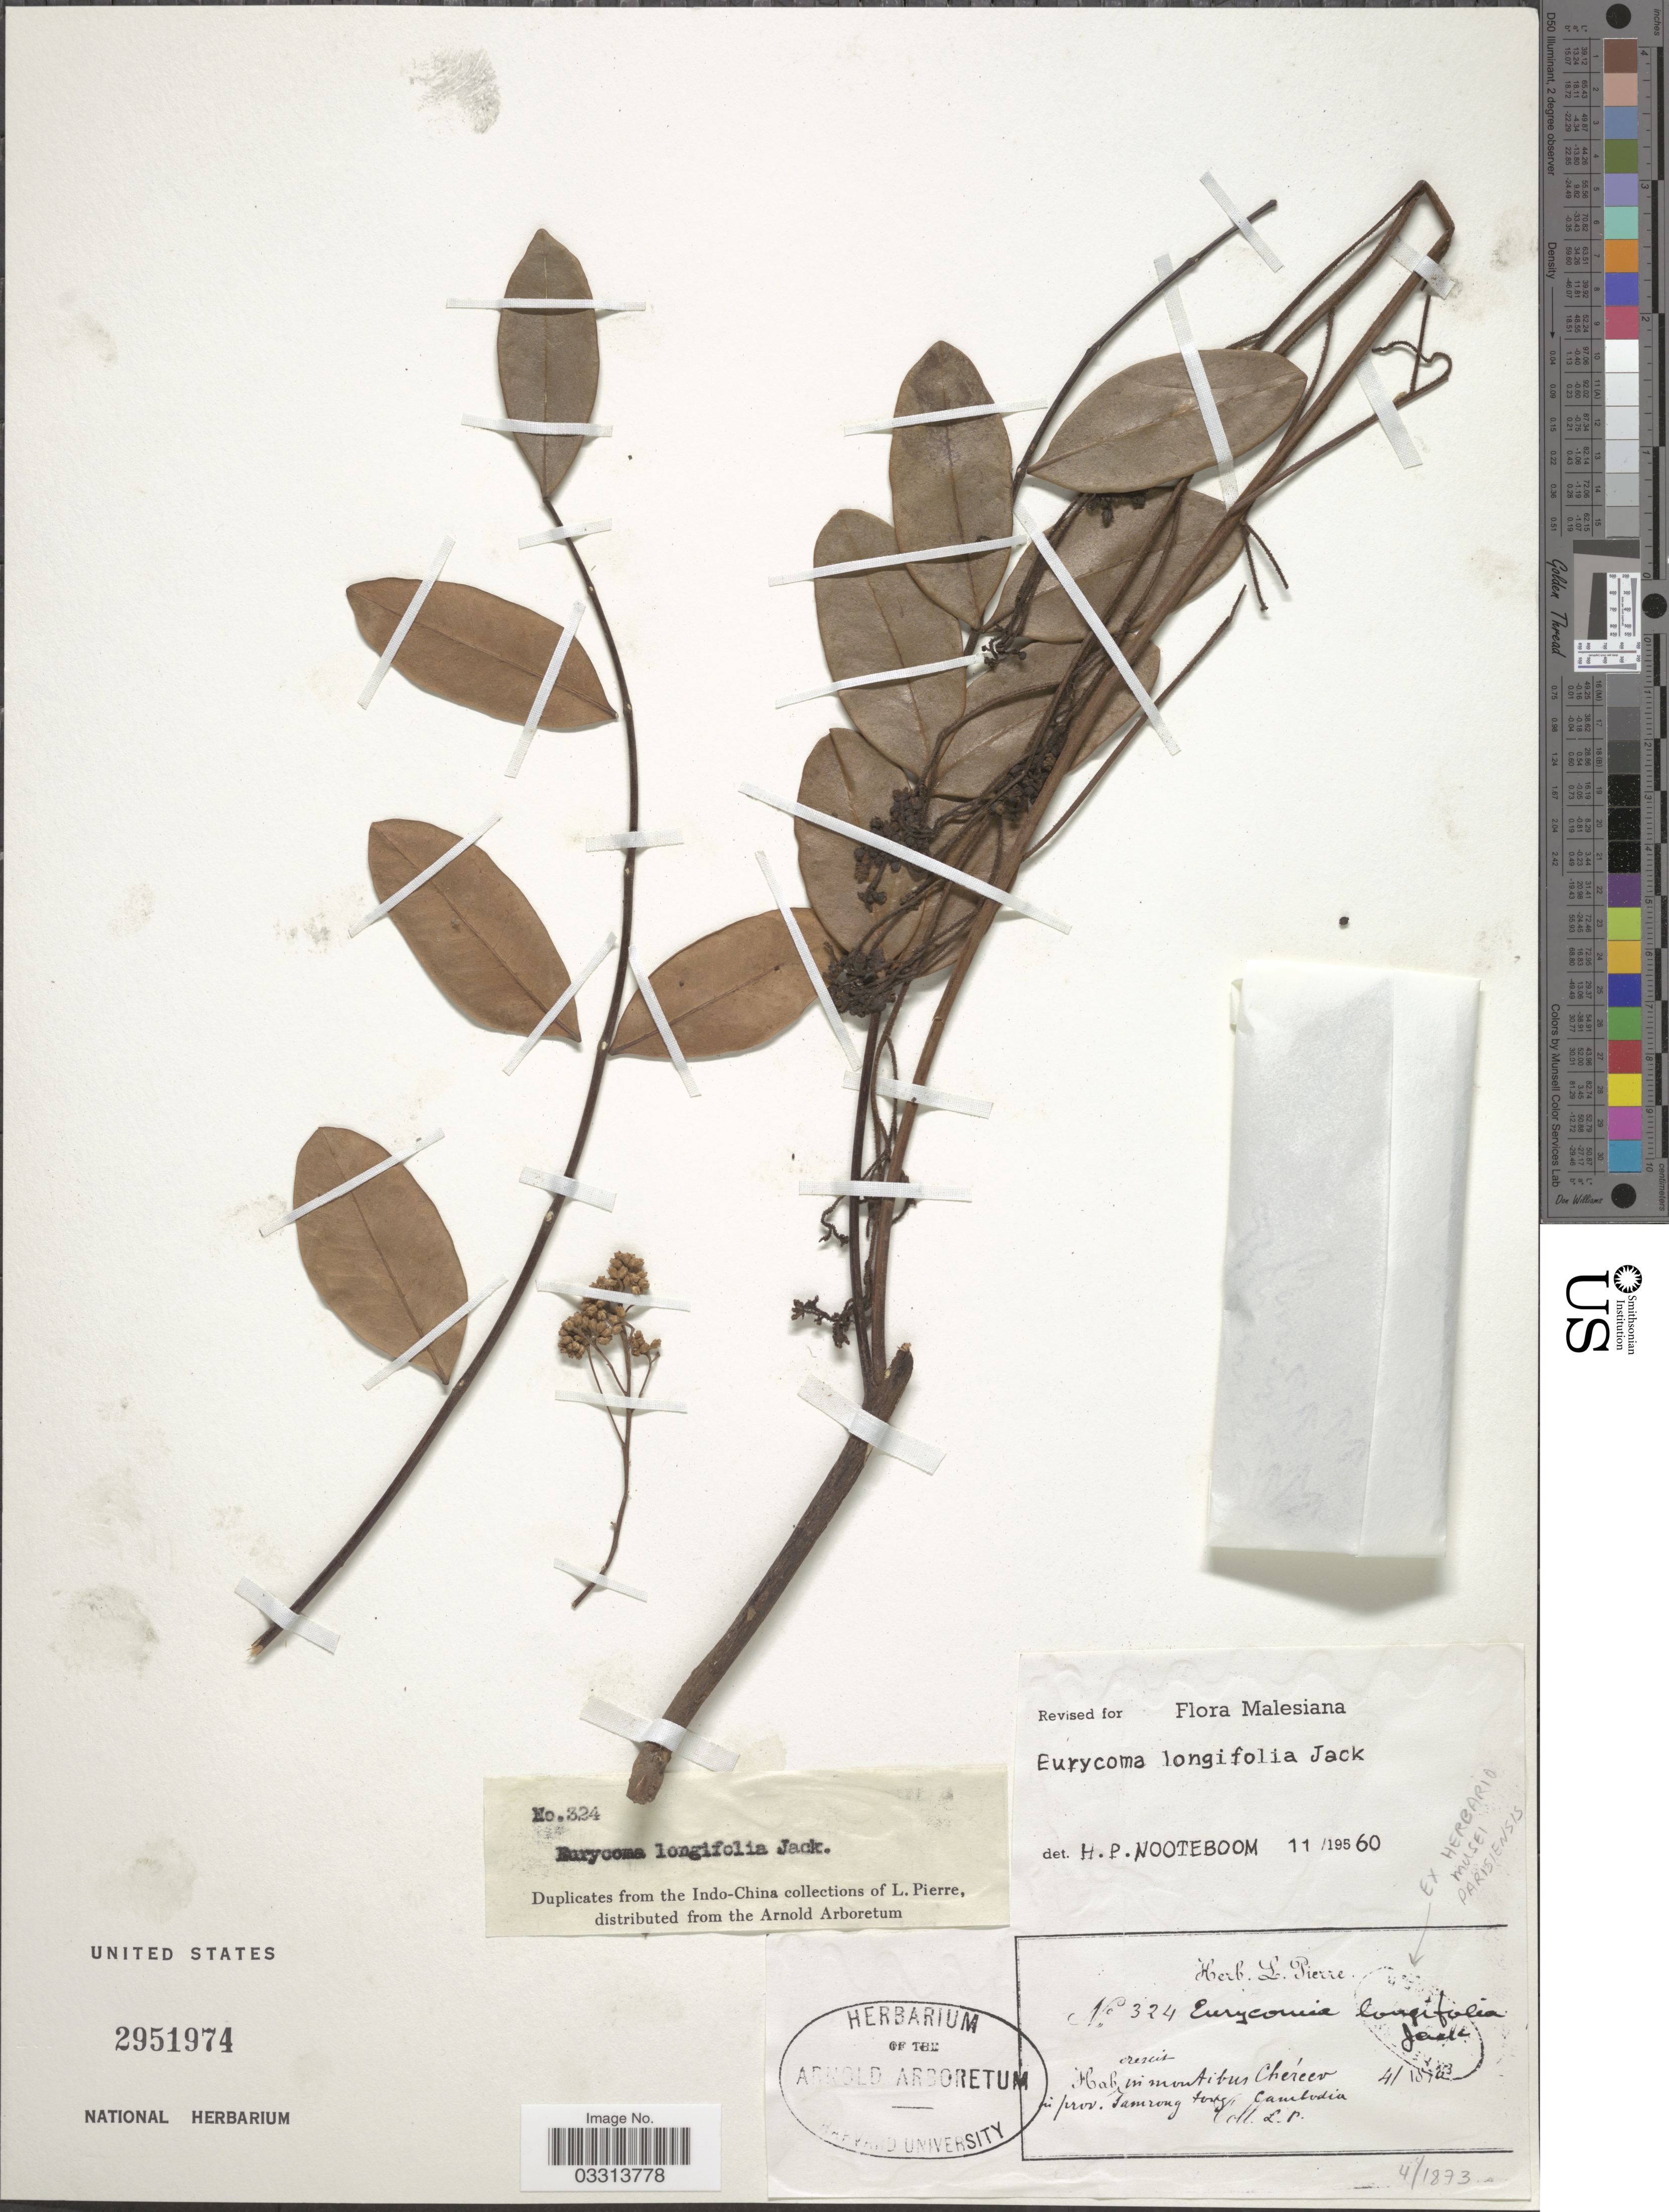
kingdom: Plantae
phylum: Tracheophyta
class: Magnoliopsida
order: Sapindales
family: Simaroubaceae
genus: Eurycoma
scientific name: Eurycoma longifolia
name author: Jack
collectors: L. Pierre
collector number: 324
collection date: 1873-04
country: Cambodia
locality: In montibus Cheréev in prov. Tamrong tong.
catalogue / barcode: US 2951974